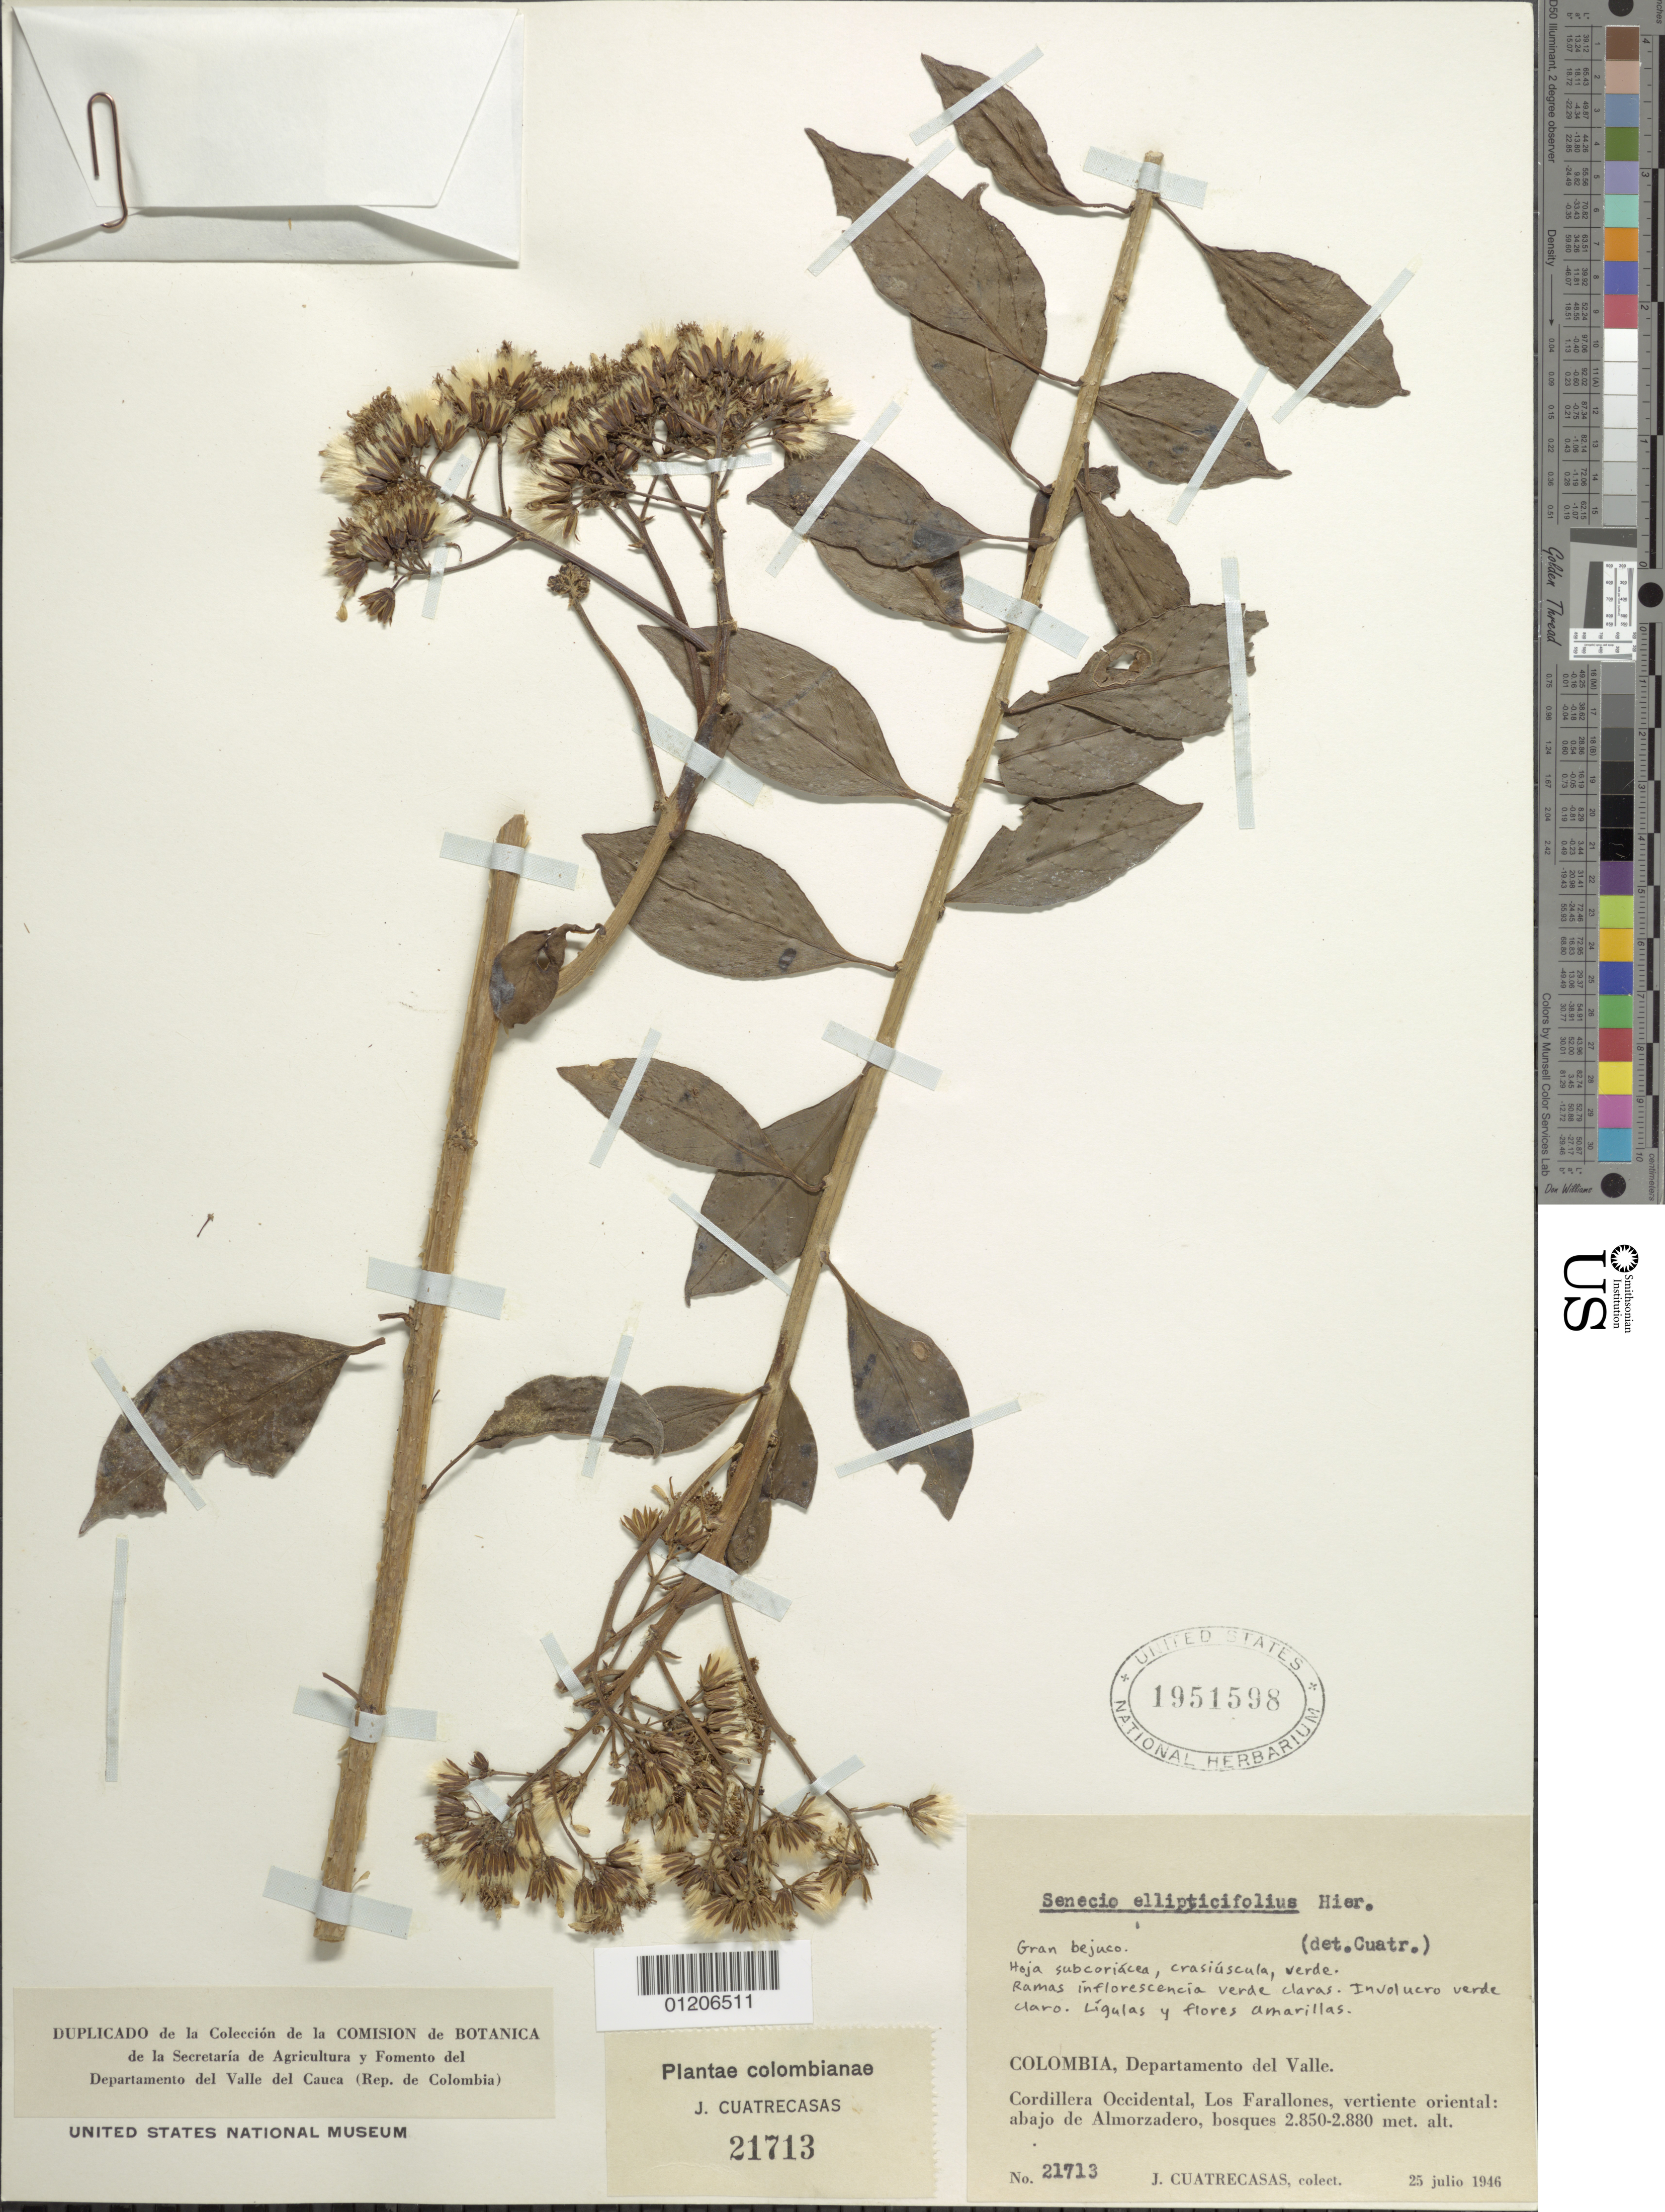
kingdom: Plantae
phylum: Tracheophyta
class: Magnoliopsida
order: Asterales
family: Asteraceae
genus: Pentacalia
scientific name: Pentacalia ellipticifolia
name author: (Hieron.) Cuatrec.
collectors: J. Cuatrecasas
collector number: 21713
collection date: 1946-07-25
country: Colombia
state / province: Valle del Cauca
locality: Cordillera Occidental, Los Farallones, vertiente oriental: abajo de Almorzadero.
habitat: bosques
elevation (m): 2850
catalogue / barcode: US 1951598